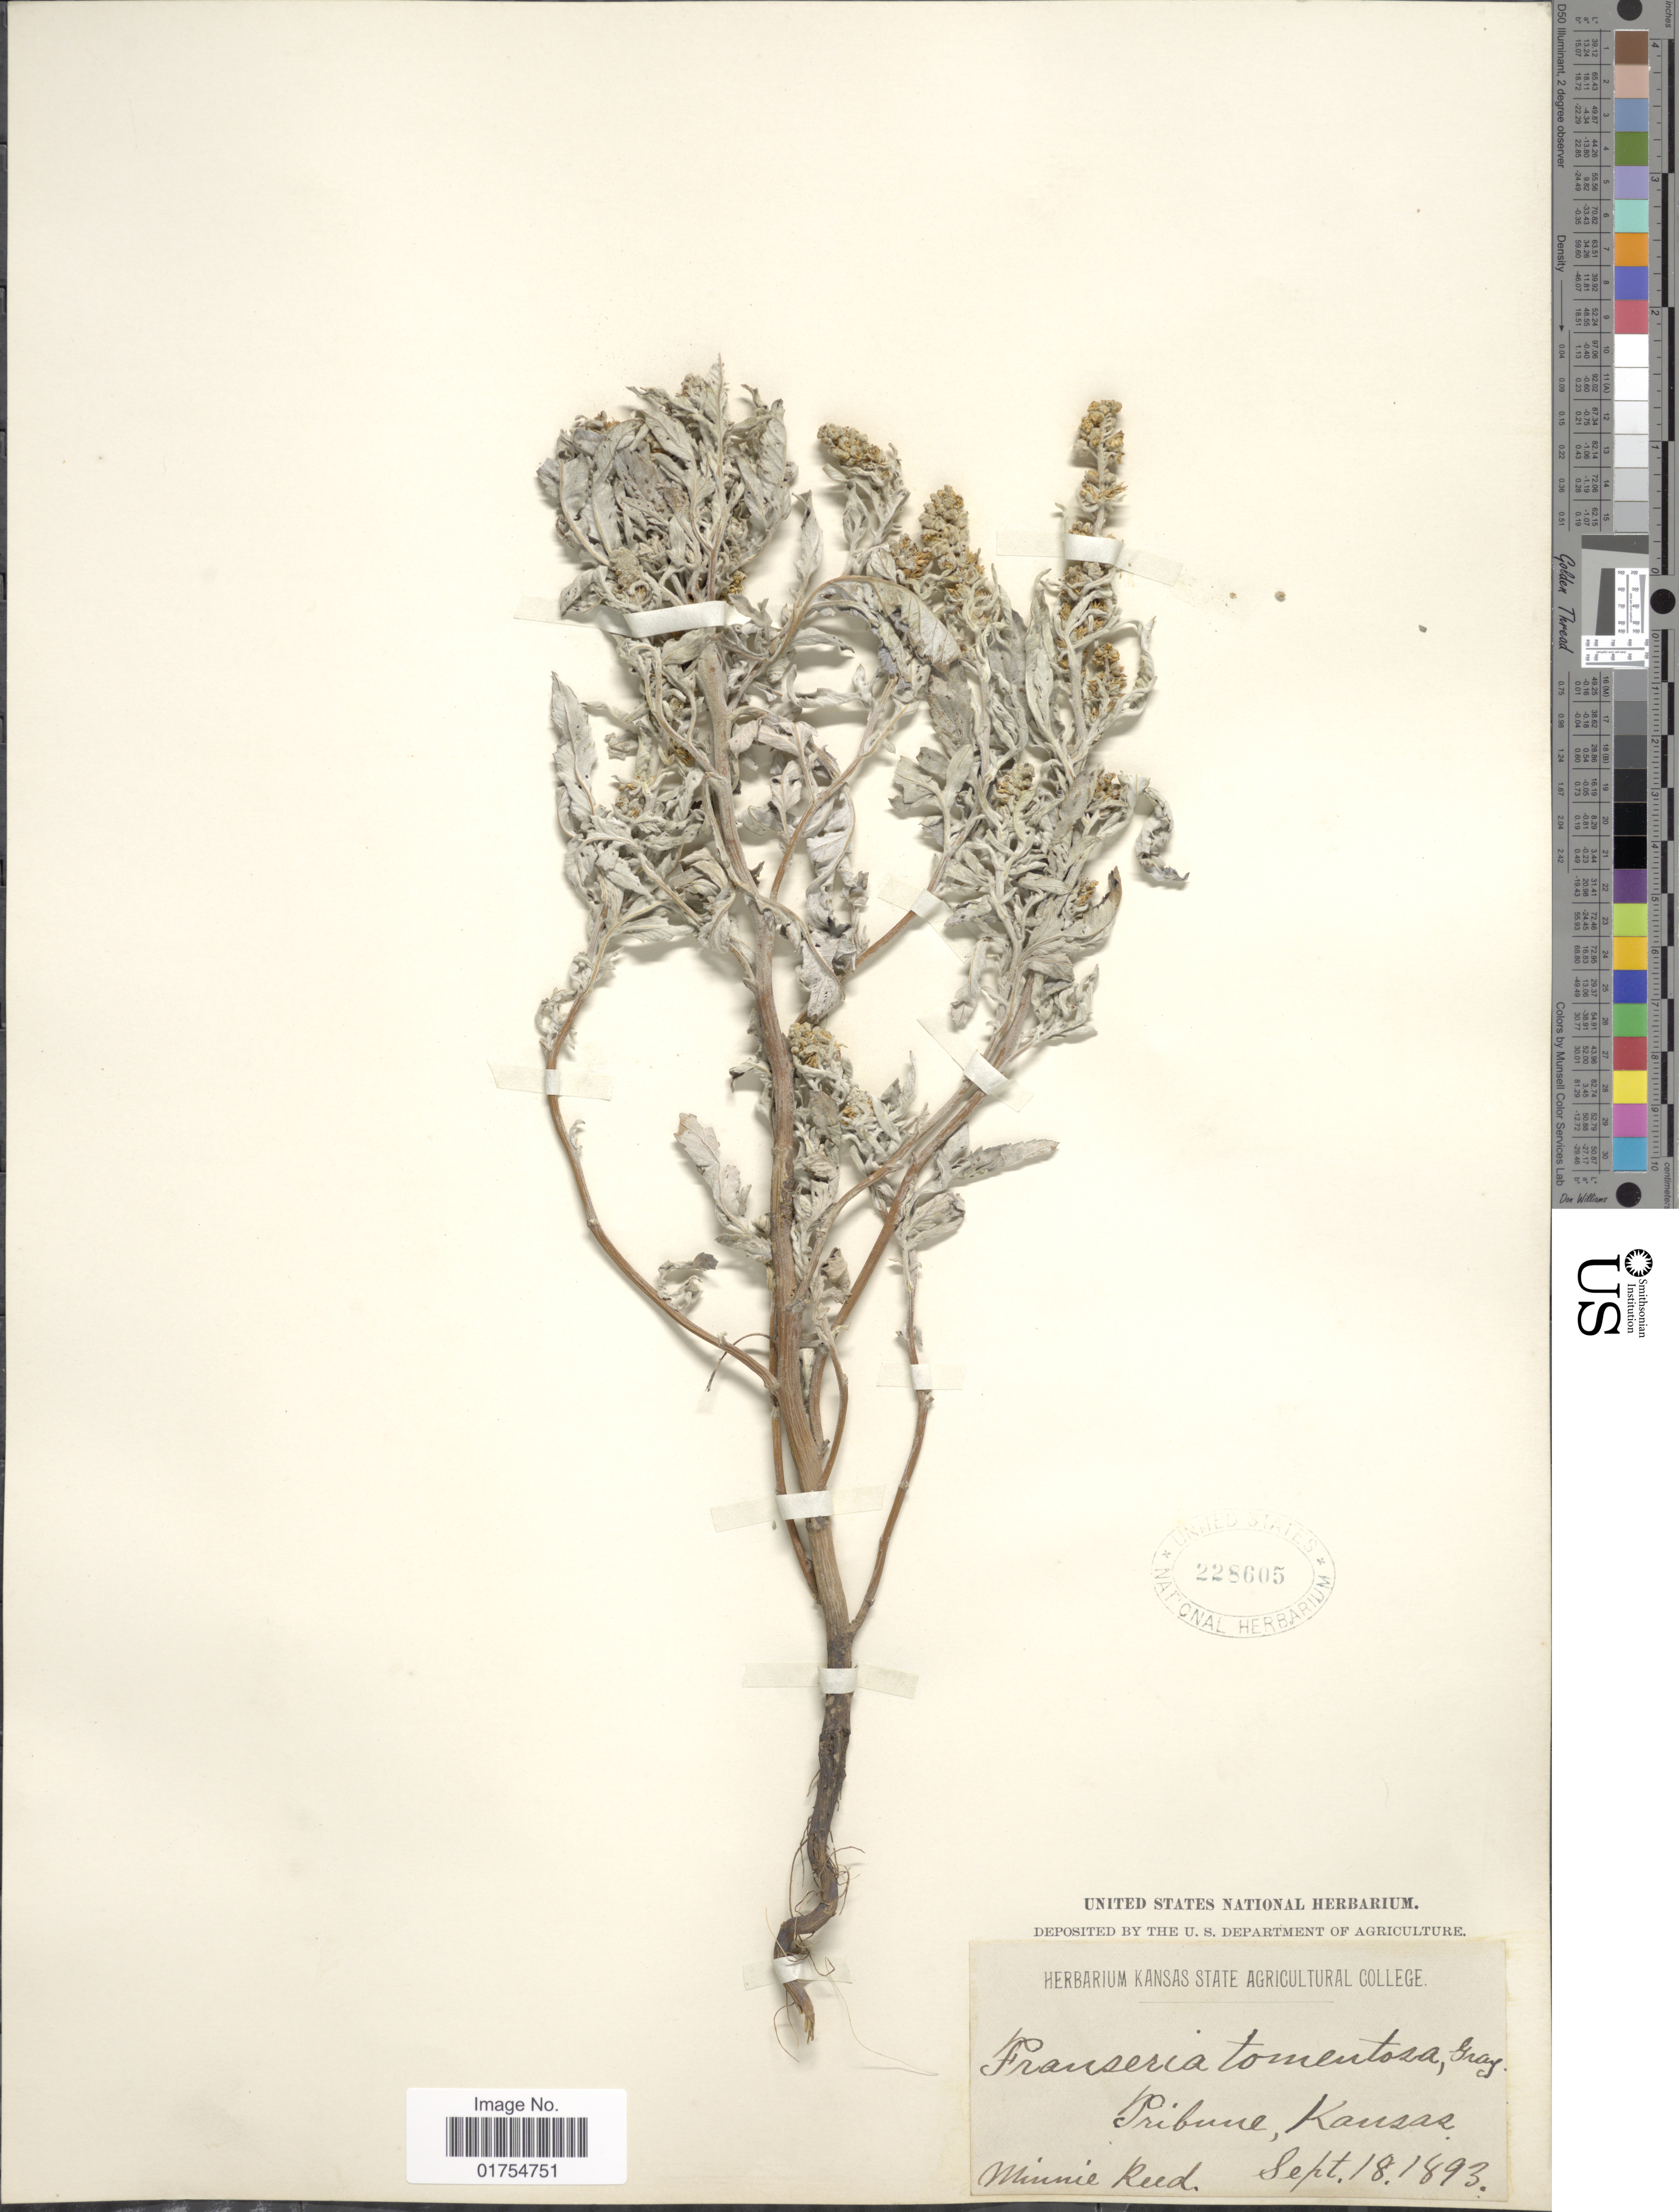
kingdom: Plantae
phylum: Tracheophyta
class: Magnoliopsida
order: Asterales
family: Asteraceae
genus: Franseria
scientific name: Franseria tomentosa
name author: A. Gray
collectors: M. Reed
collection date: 1893-09-18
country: United States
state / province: Kansas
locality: Tribune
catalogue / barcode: US 228605